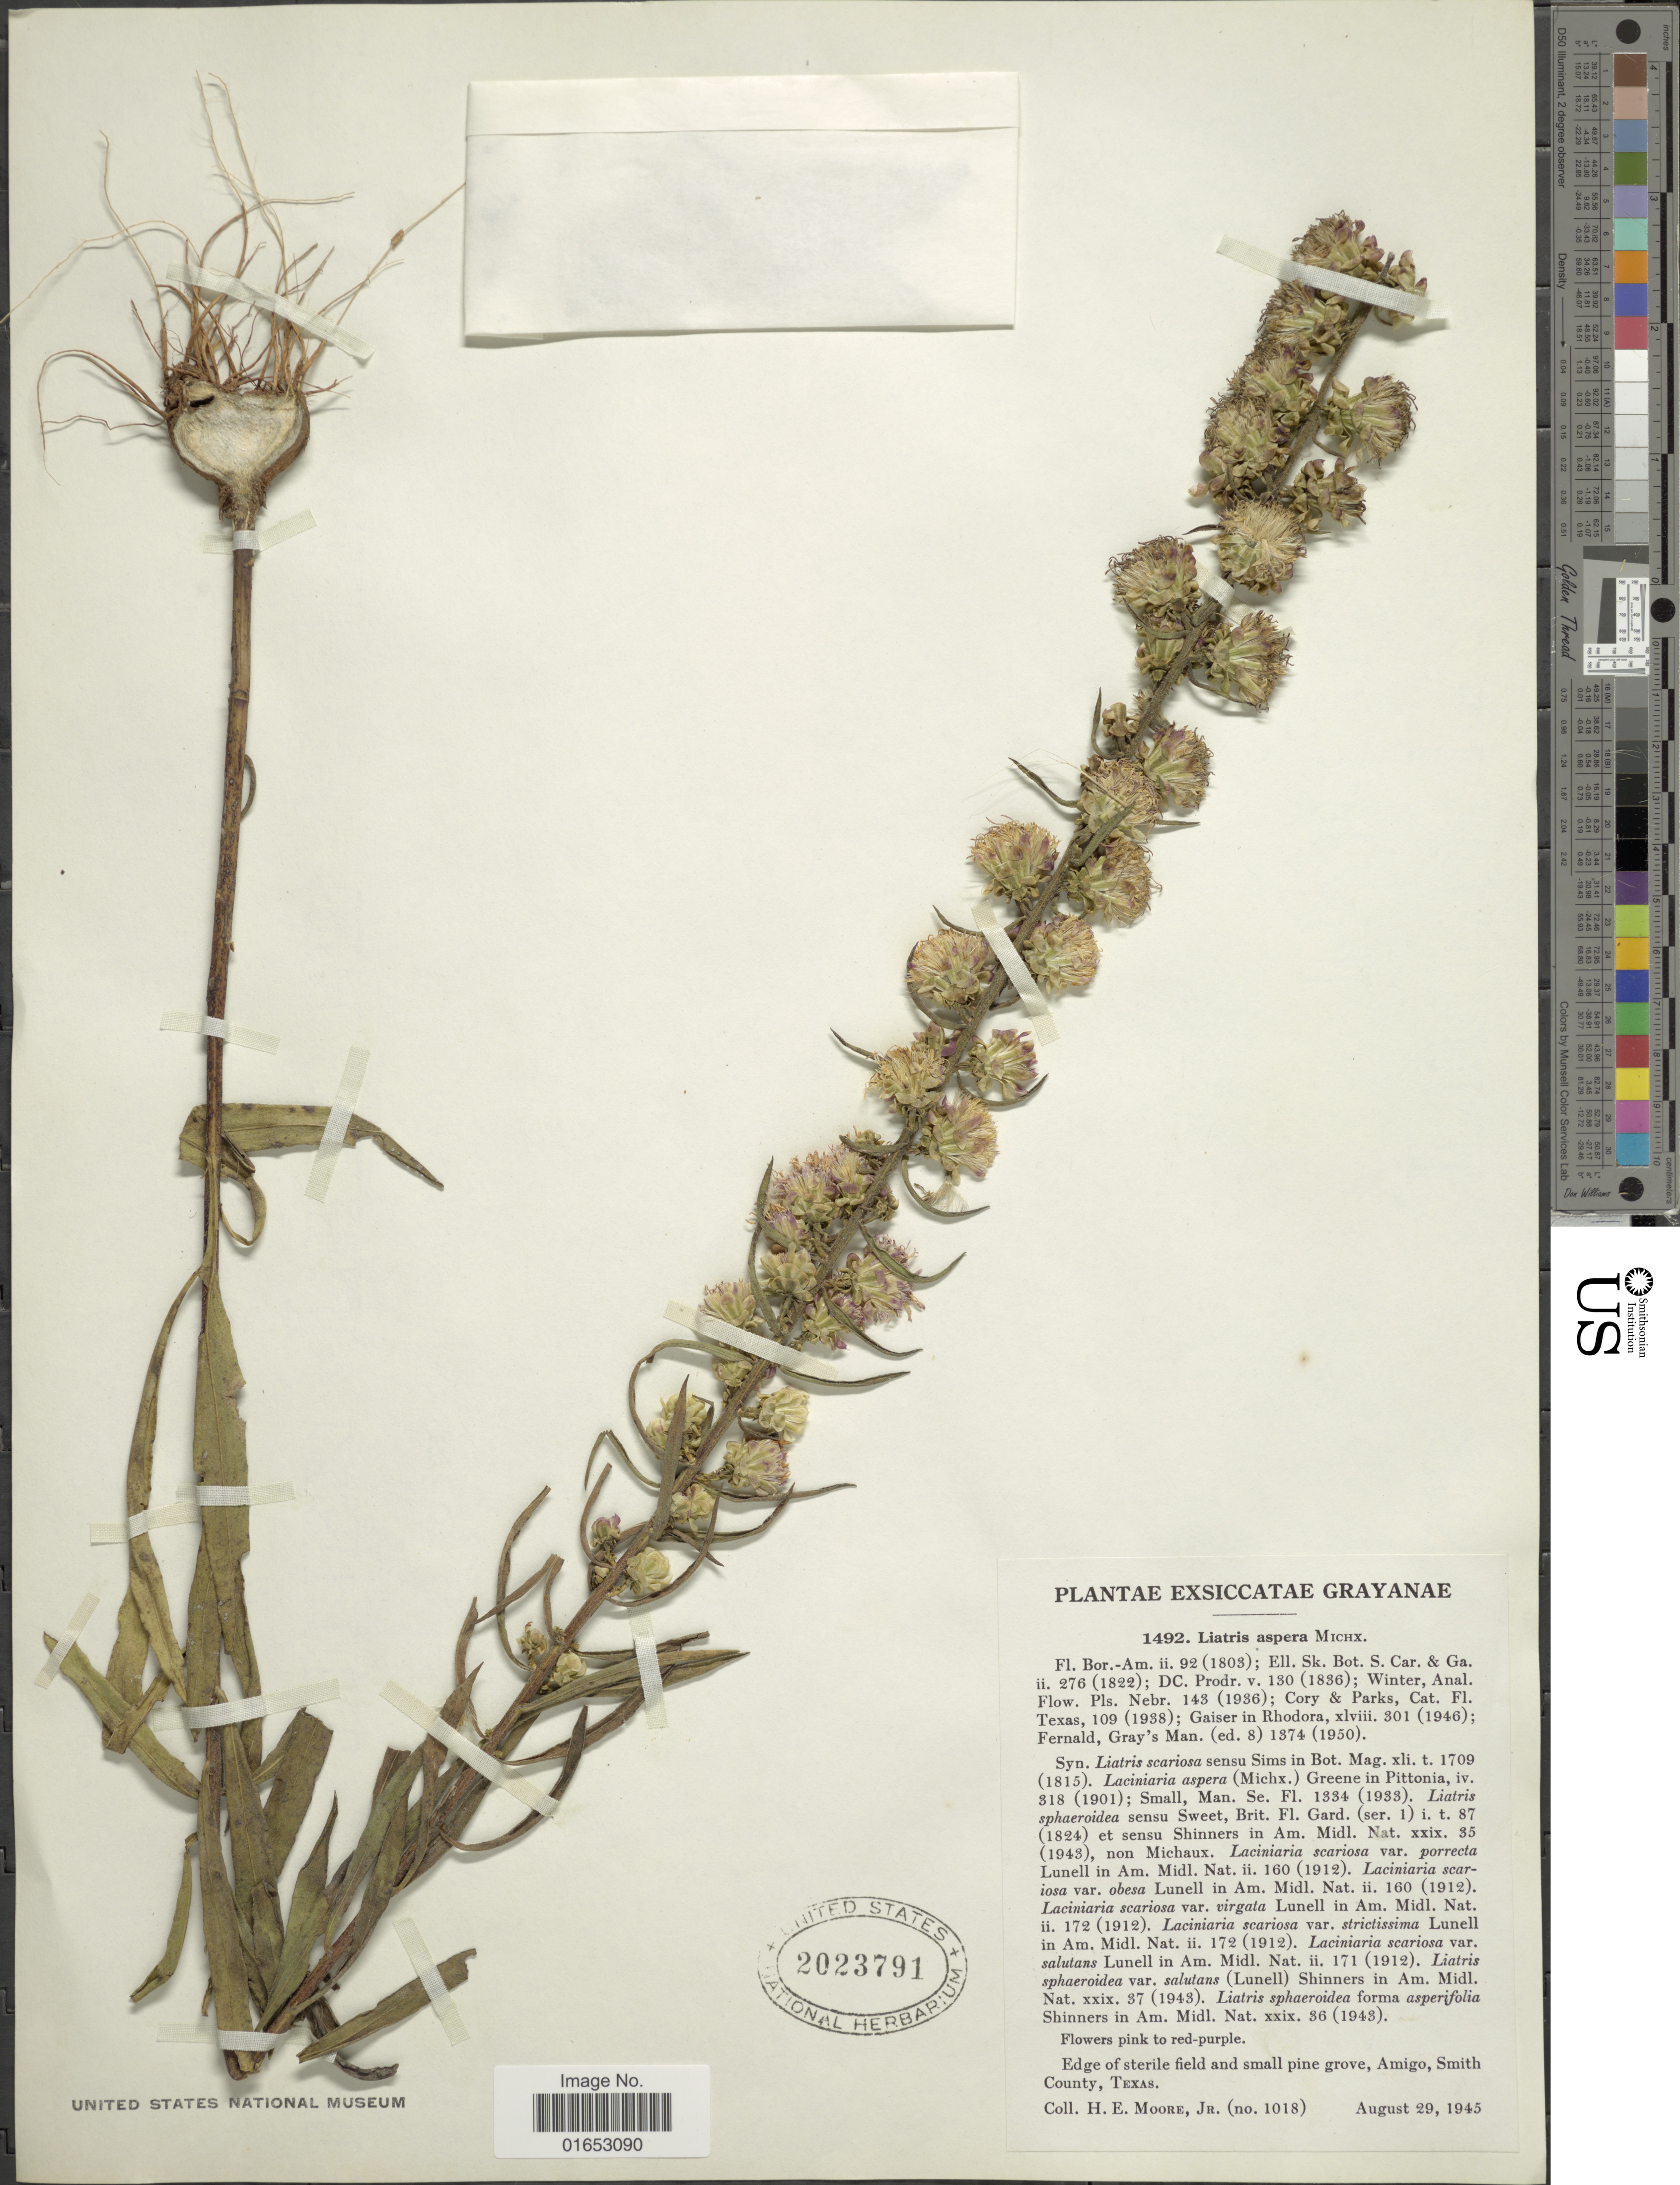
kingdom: Plantae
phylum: Tracheophyta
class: Magnoliopsida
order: Asterales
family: Asteraceae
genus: Liatris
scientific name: Liatris aspera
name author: Michx.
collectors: H. Moore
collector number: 1018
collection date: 1945-08-29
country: United States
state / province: Texas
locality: Edge of terile field and small pine grove, Amigo, Smith County. Grayanae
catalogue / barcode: US 2023791